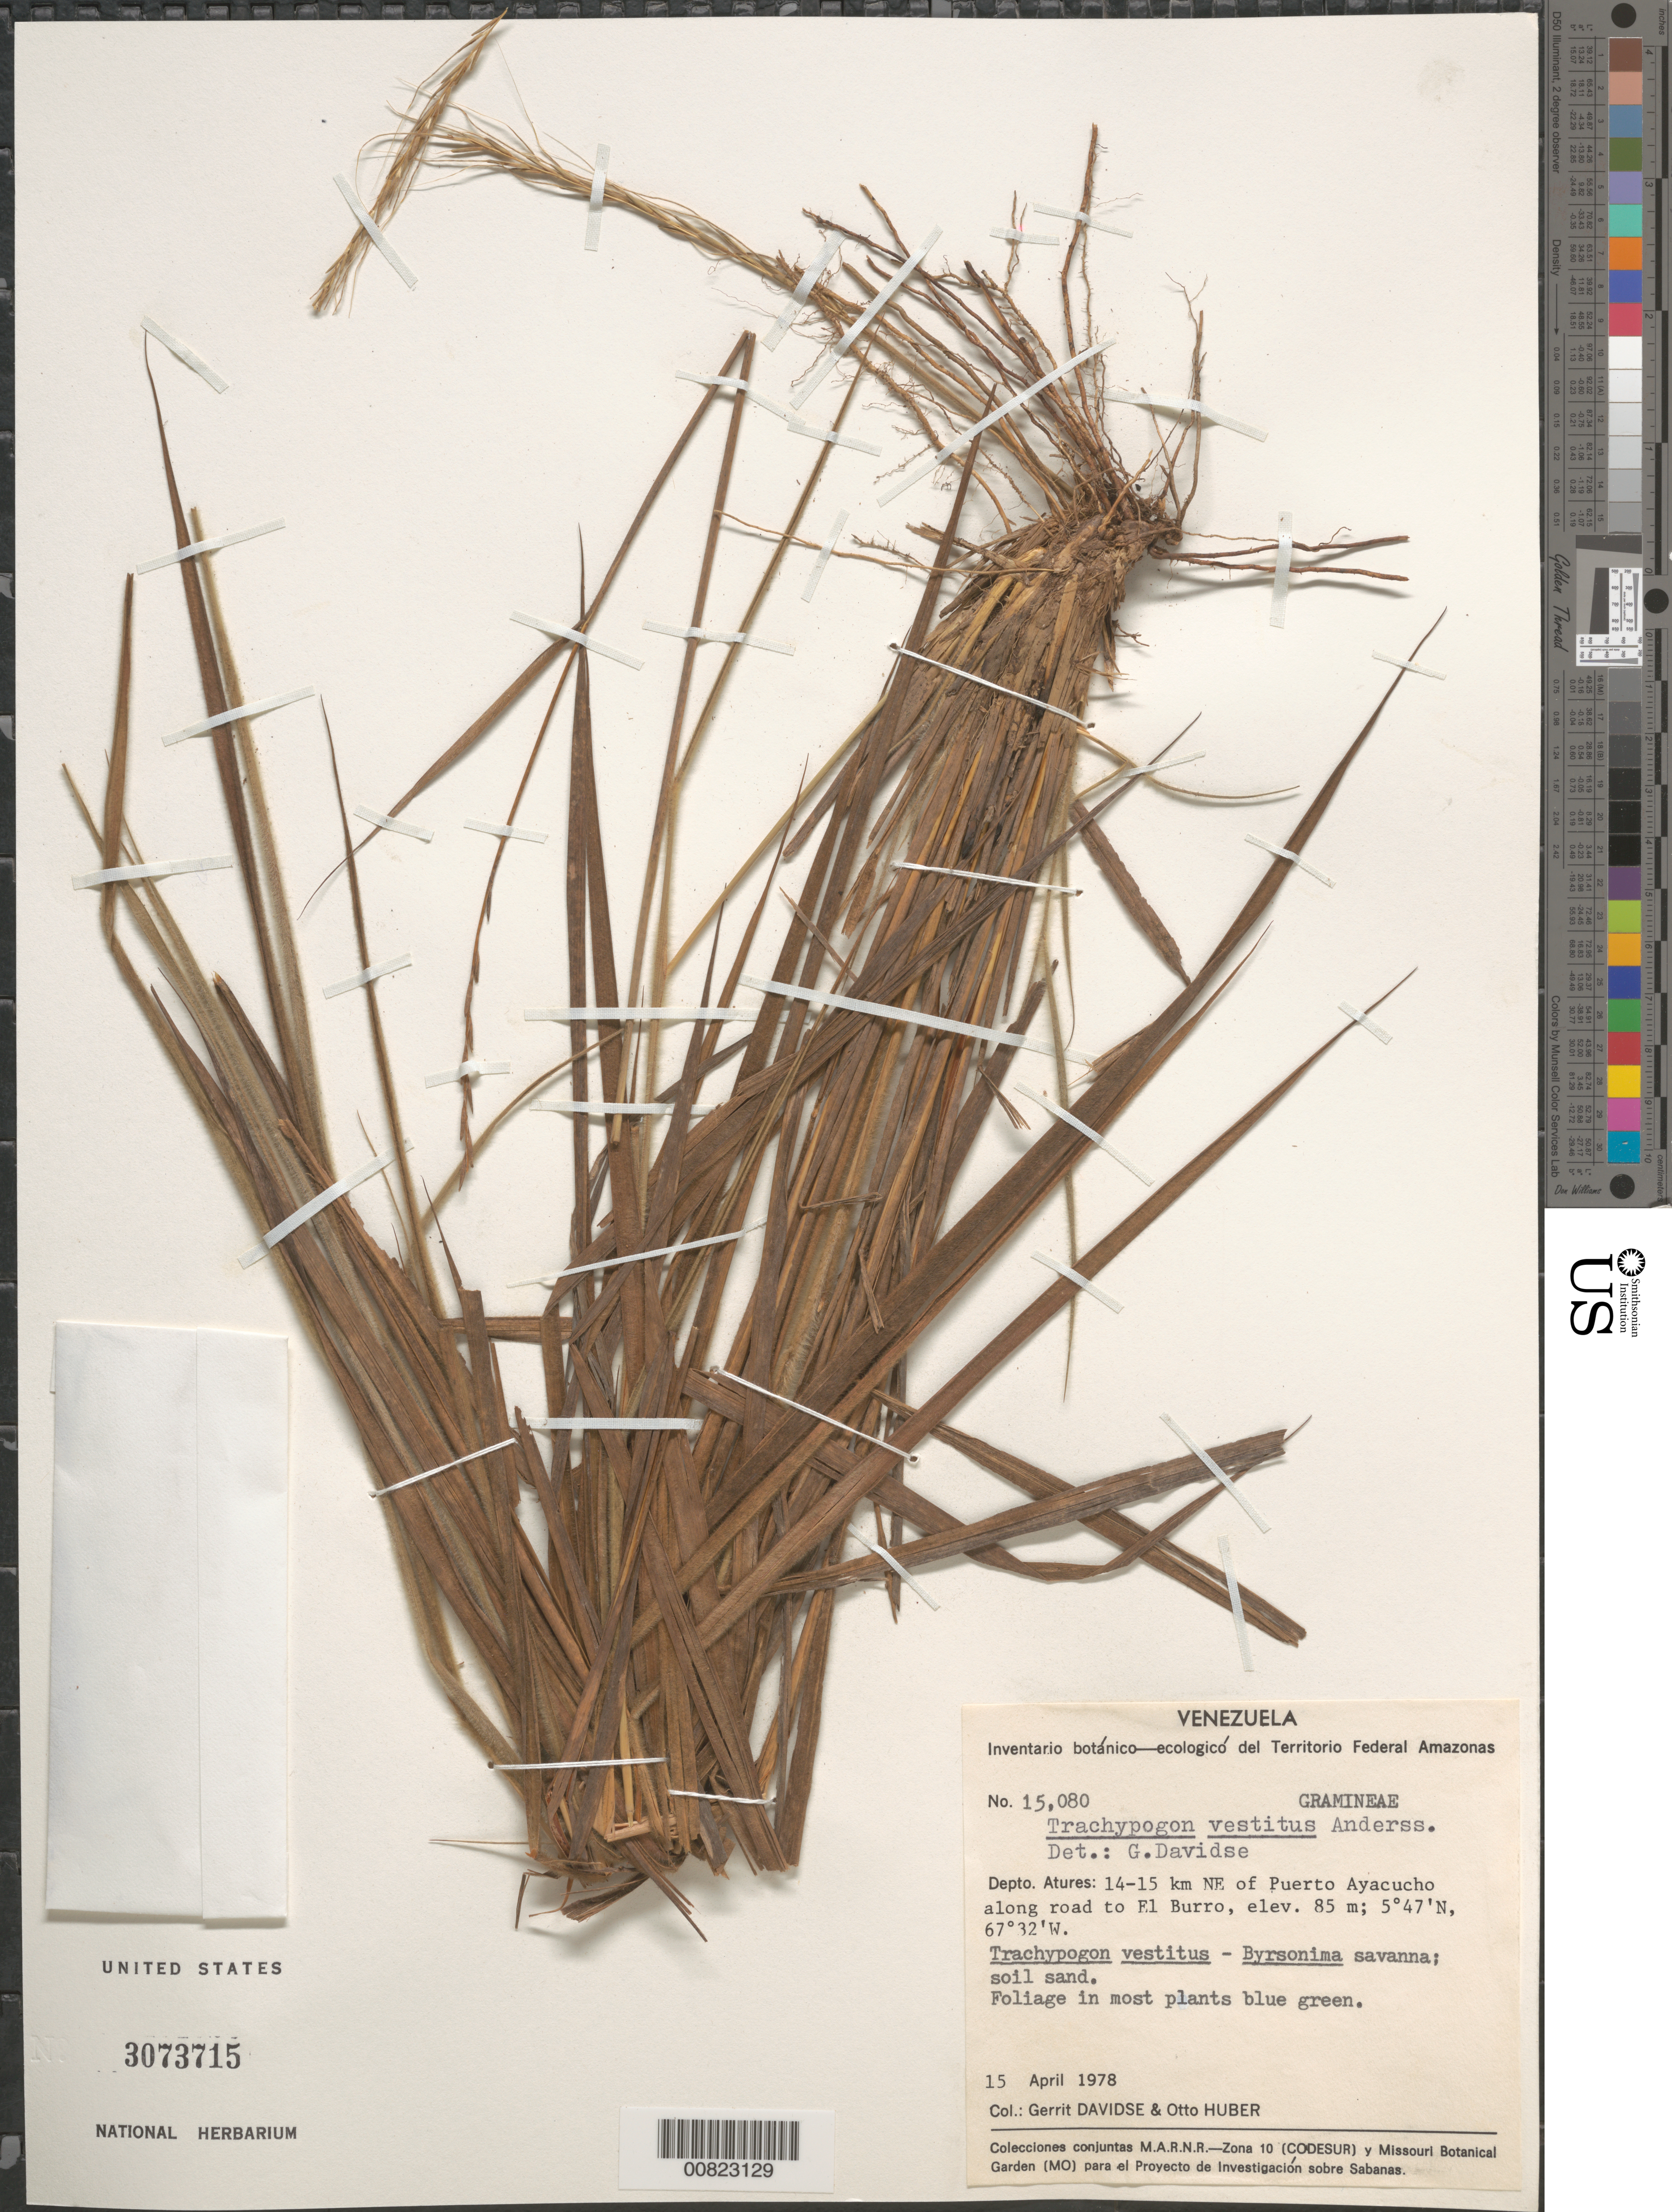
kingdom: Plantae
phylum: Tracheophyta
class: Liliopsida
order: Poales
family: Poaceae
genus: Trachypogon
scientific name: Trachypogon vestitus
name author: L. Andersson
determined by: Davidse, Gerrit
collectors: G. Davidse & O. Huber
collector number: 15080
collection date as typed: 15-Apr-78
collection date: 1978-04-15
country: Venezuela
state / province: Amazonas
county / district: Atures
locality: Puerto Ayacucho, 14-15 km NE of on road to El Burro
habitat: Trachypogon vestitus-Byrsonima savanna, soil sand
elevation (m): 85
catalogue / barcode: US 3073715